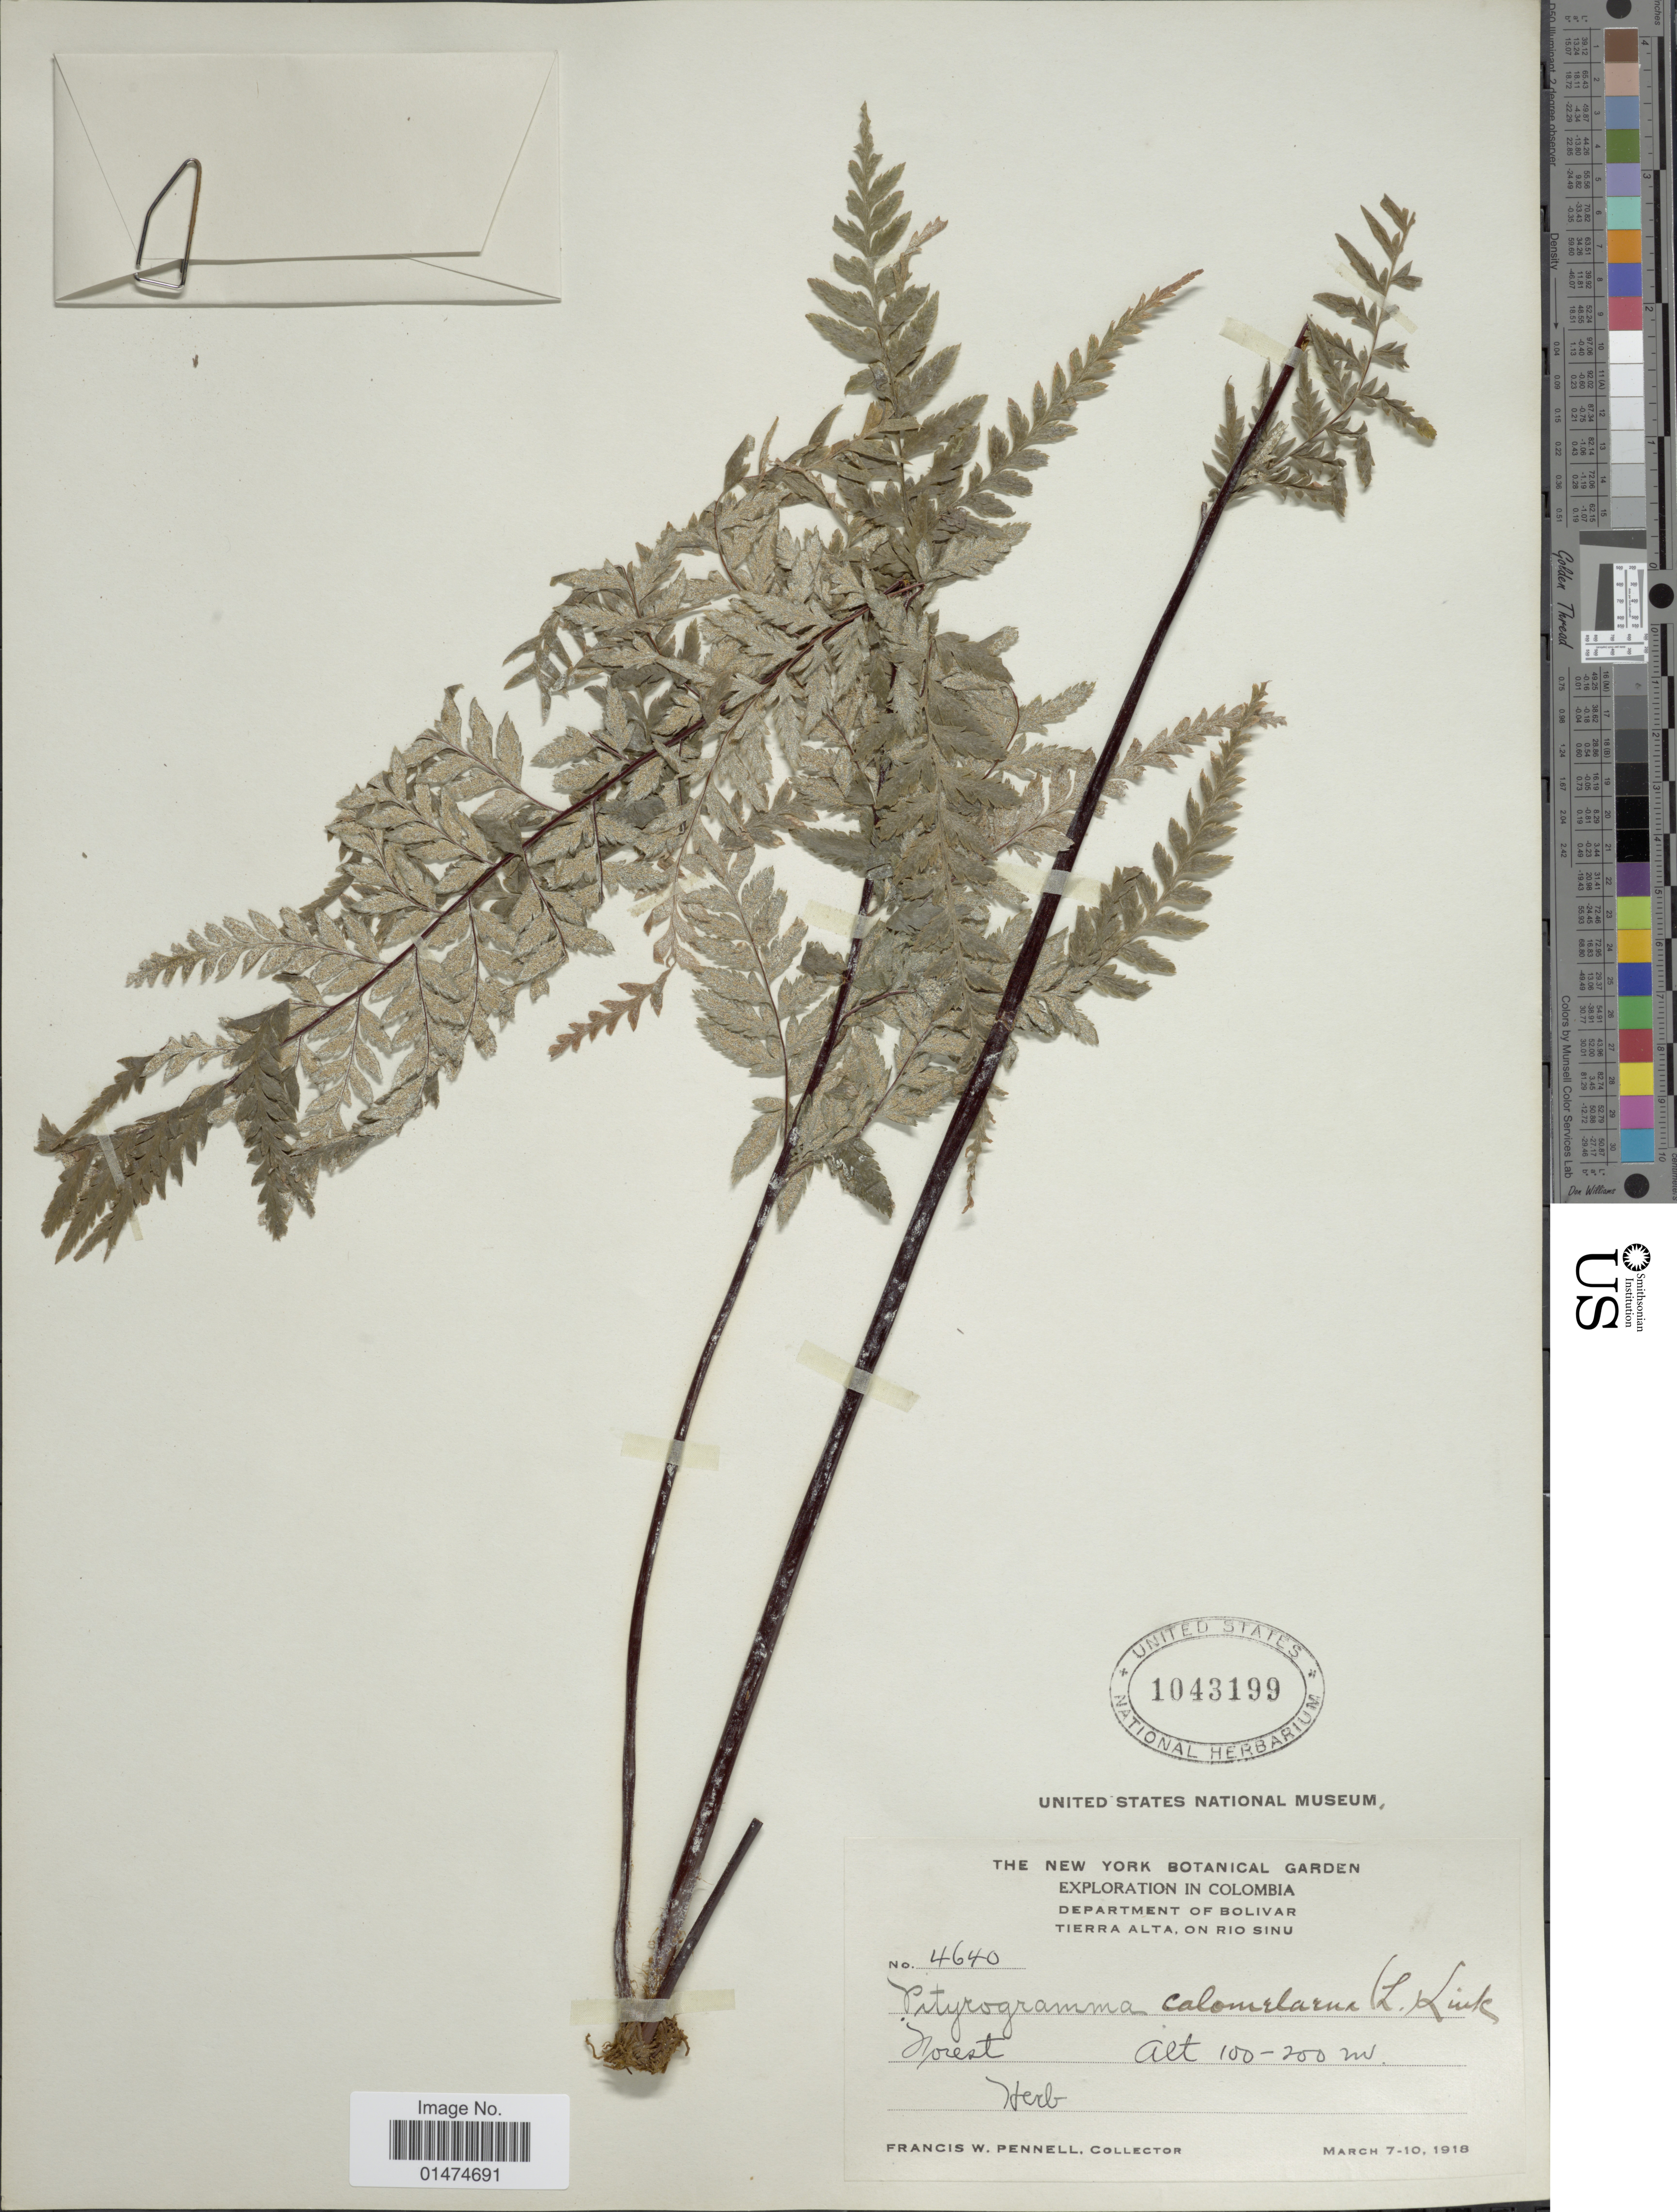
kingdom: Plantae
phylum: Tracheophyta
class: Polypodiopsida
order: Polypodiales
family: Pteridaceae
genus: Pityrogramma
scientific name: Pityrogramma calomelanos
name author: (L.) Link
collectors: F. W. Pennell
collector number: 4640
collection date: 1918-03-07/1918-03-10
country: Colombia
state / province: Bolívar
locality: Department of Bolivar, Tierra Alta, on Rio Sinu.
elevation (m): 100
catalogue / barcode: US 1043199